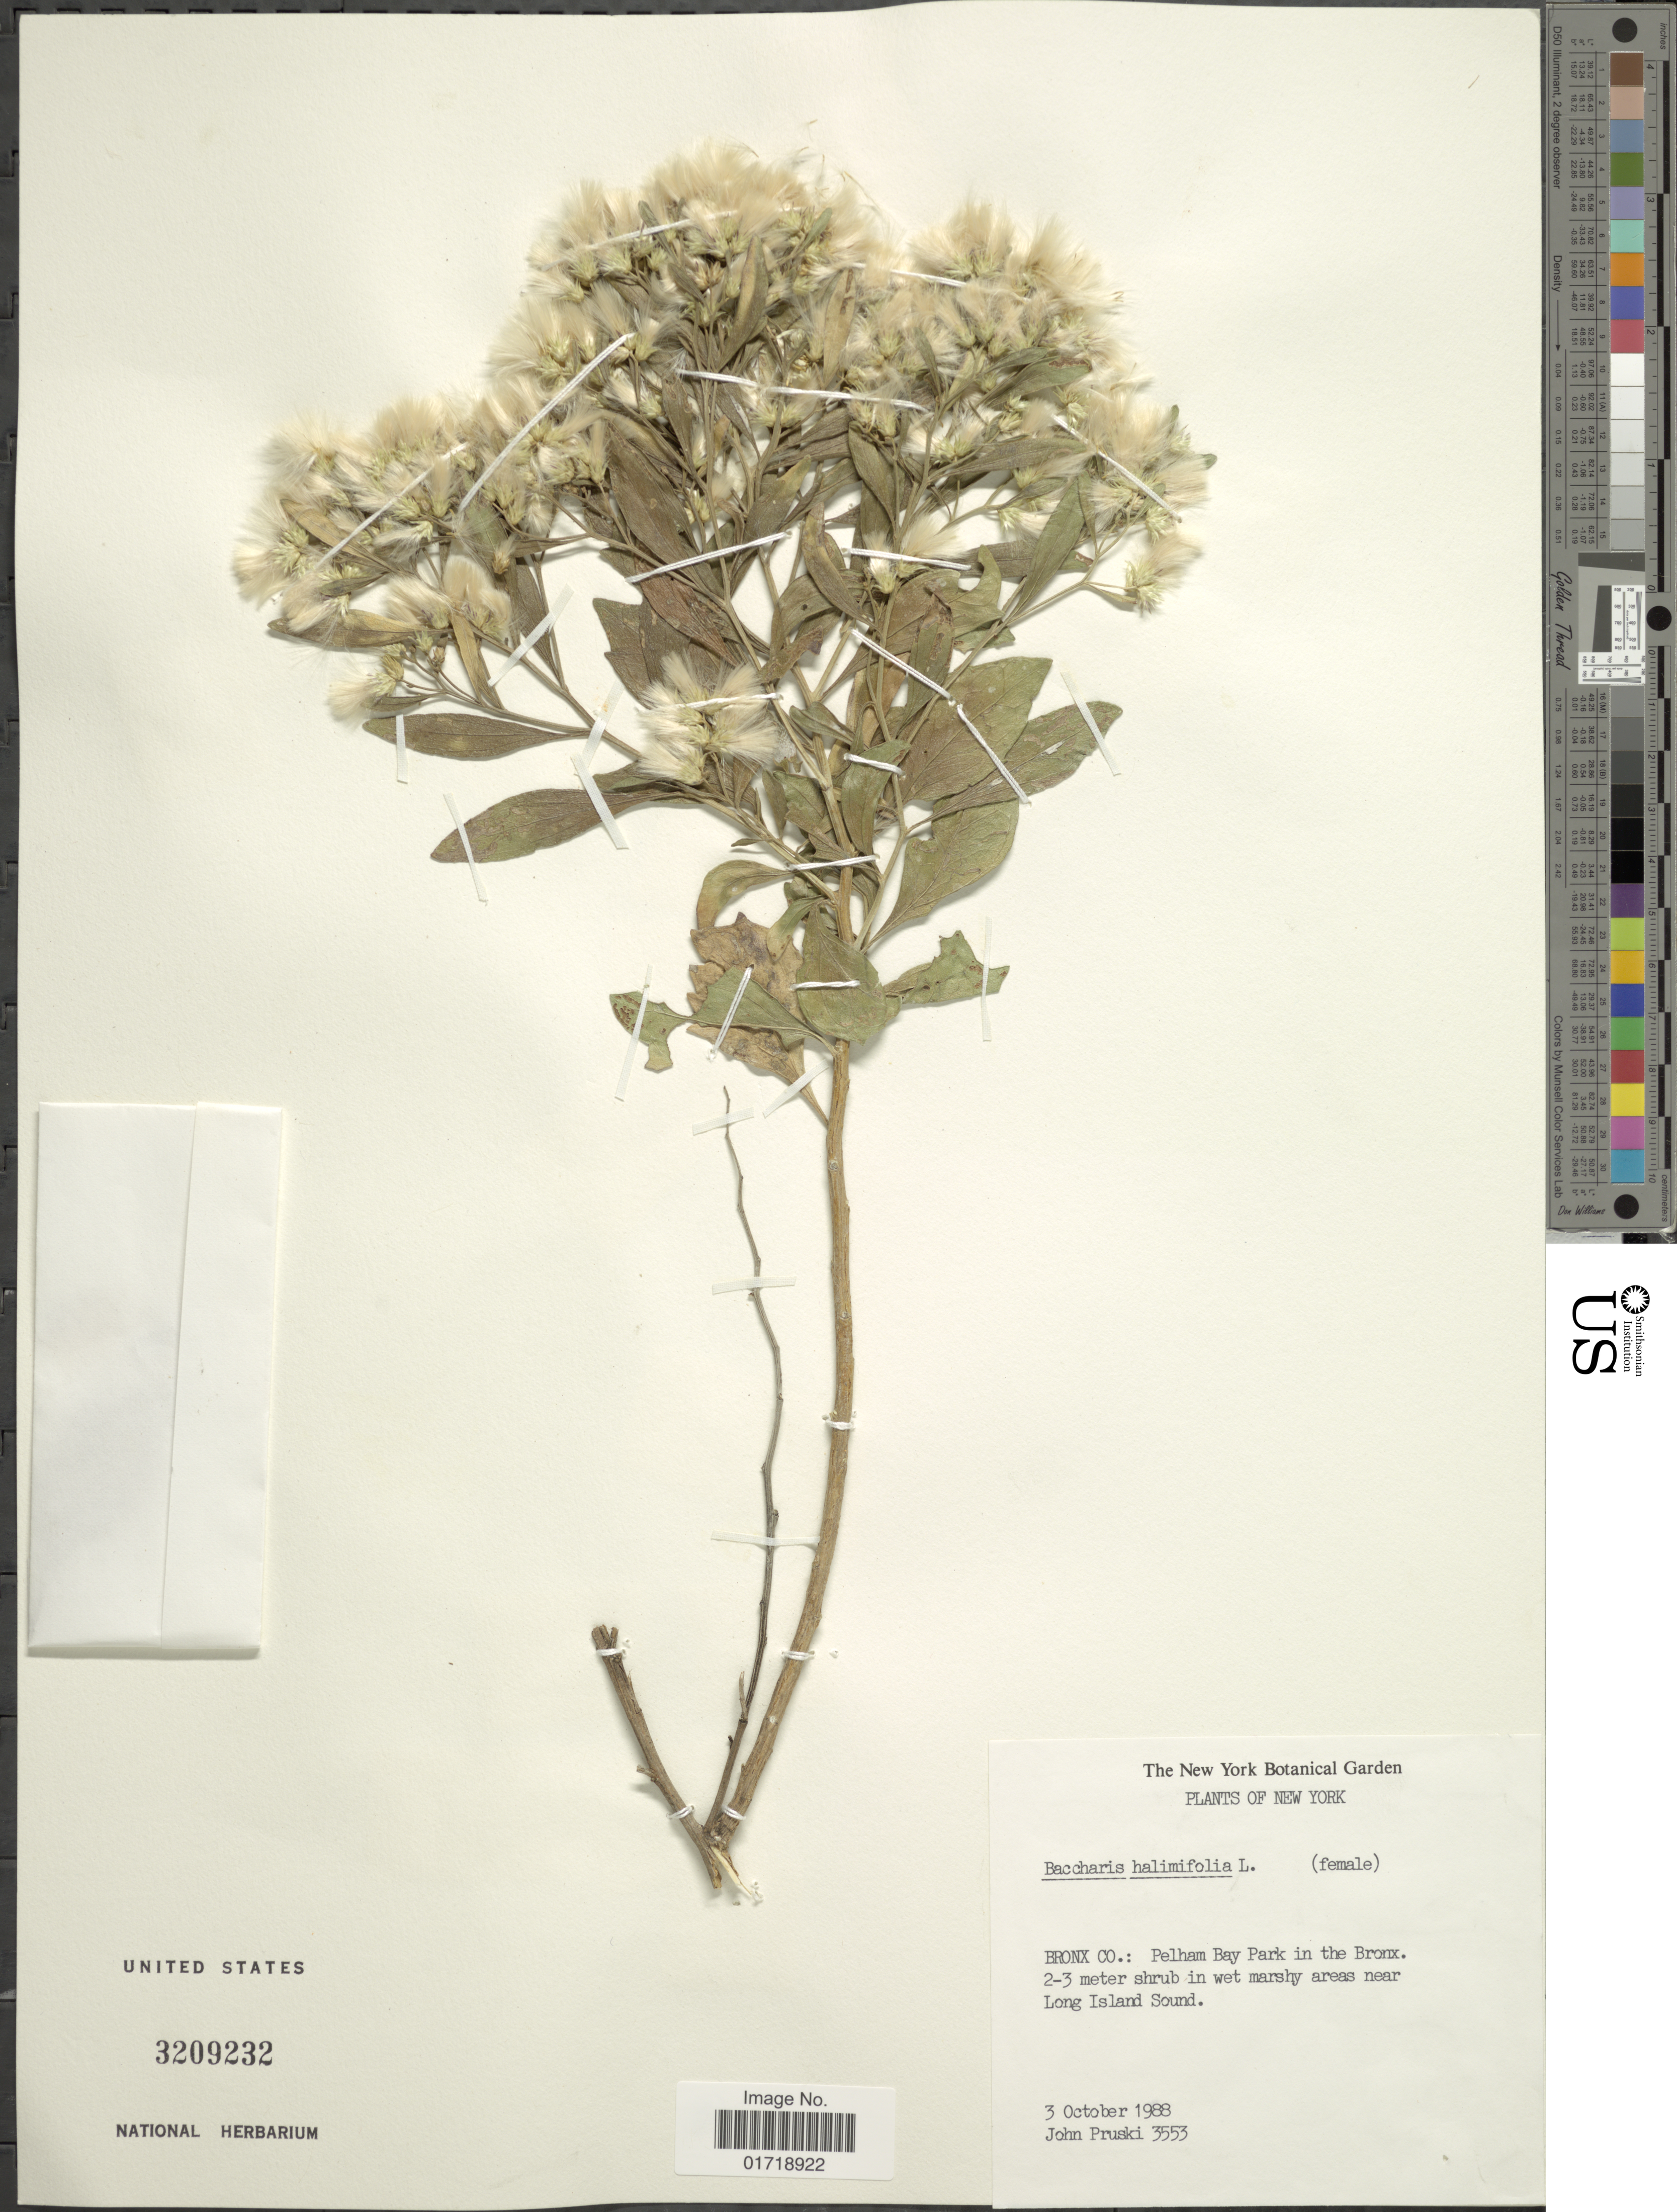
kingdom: Plantae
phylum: Tracheophyta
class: Magnoliopsida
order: Asterales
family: Asteraceae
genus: Baccharis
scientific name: Baccharis halimifolia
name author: L.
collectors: J. F. Pruski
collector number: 3553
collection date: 1988-10-03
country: United States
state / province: New York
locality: Bronx Co.: Pelham Bay Park in the Bronz, Long Island Sound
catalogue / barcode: US 3209232